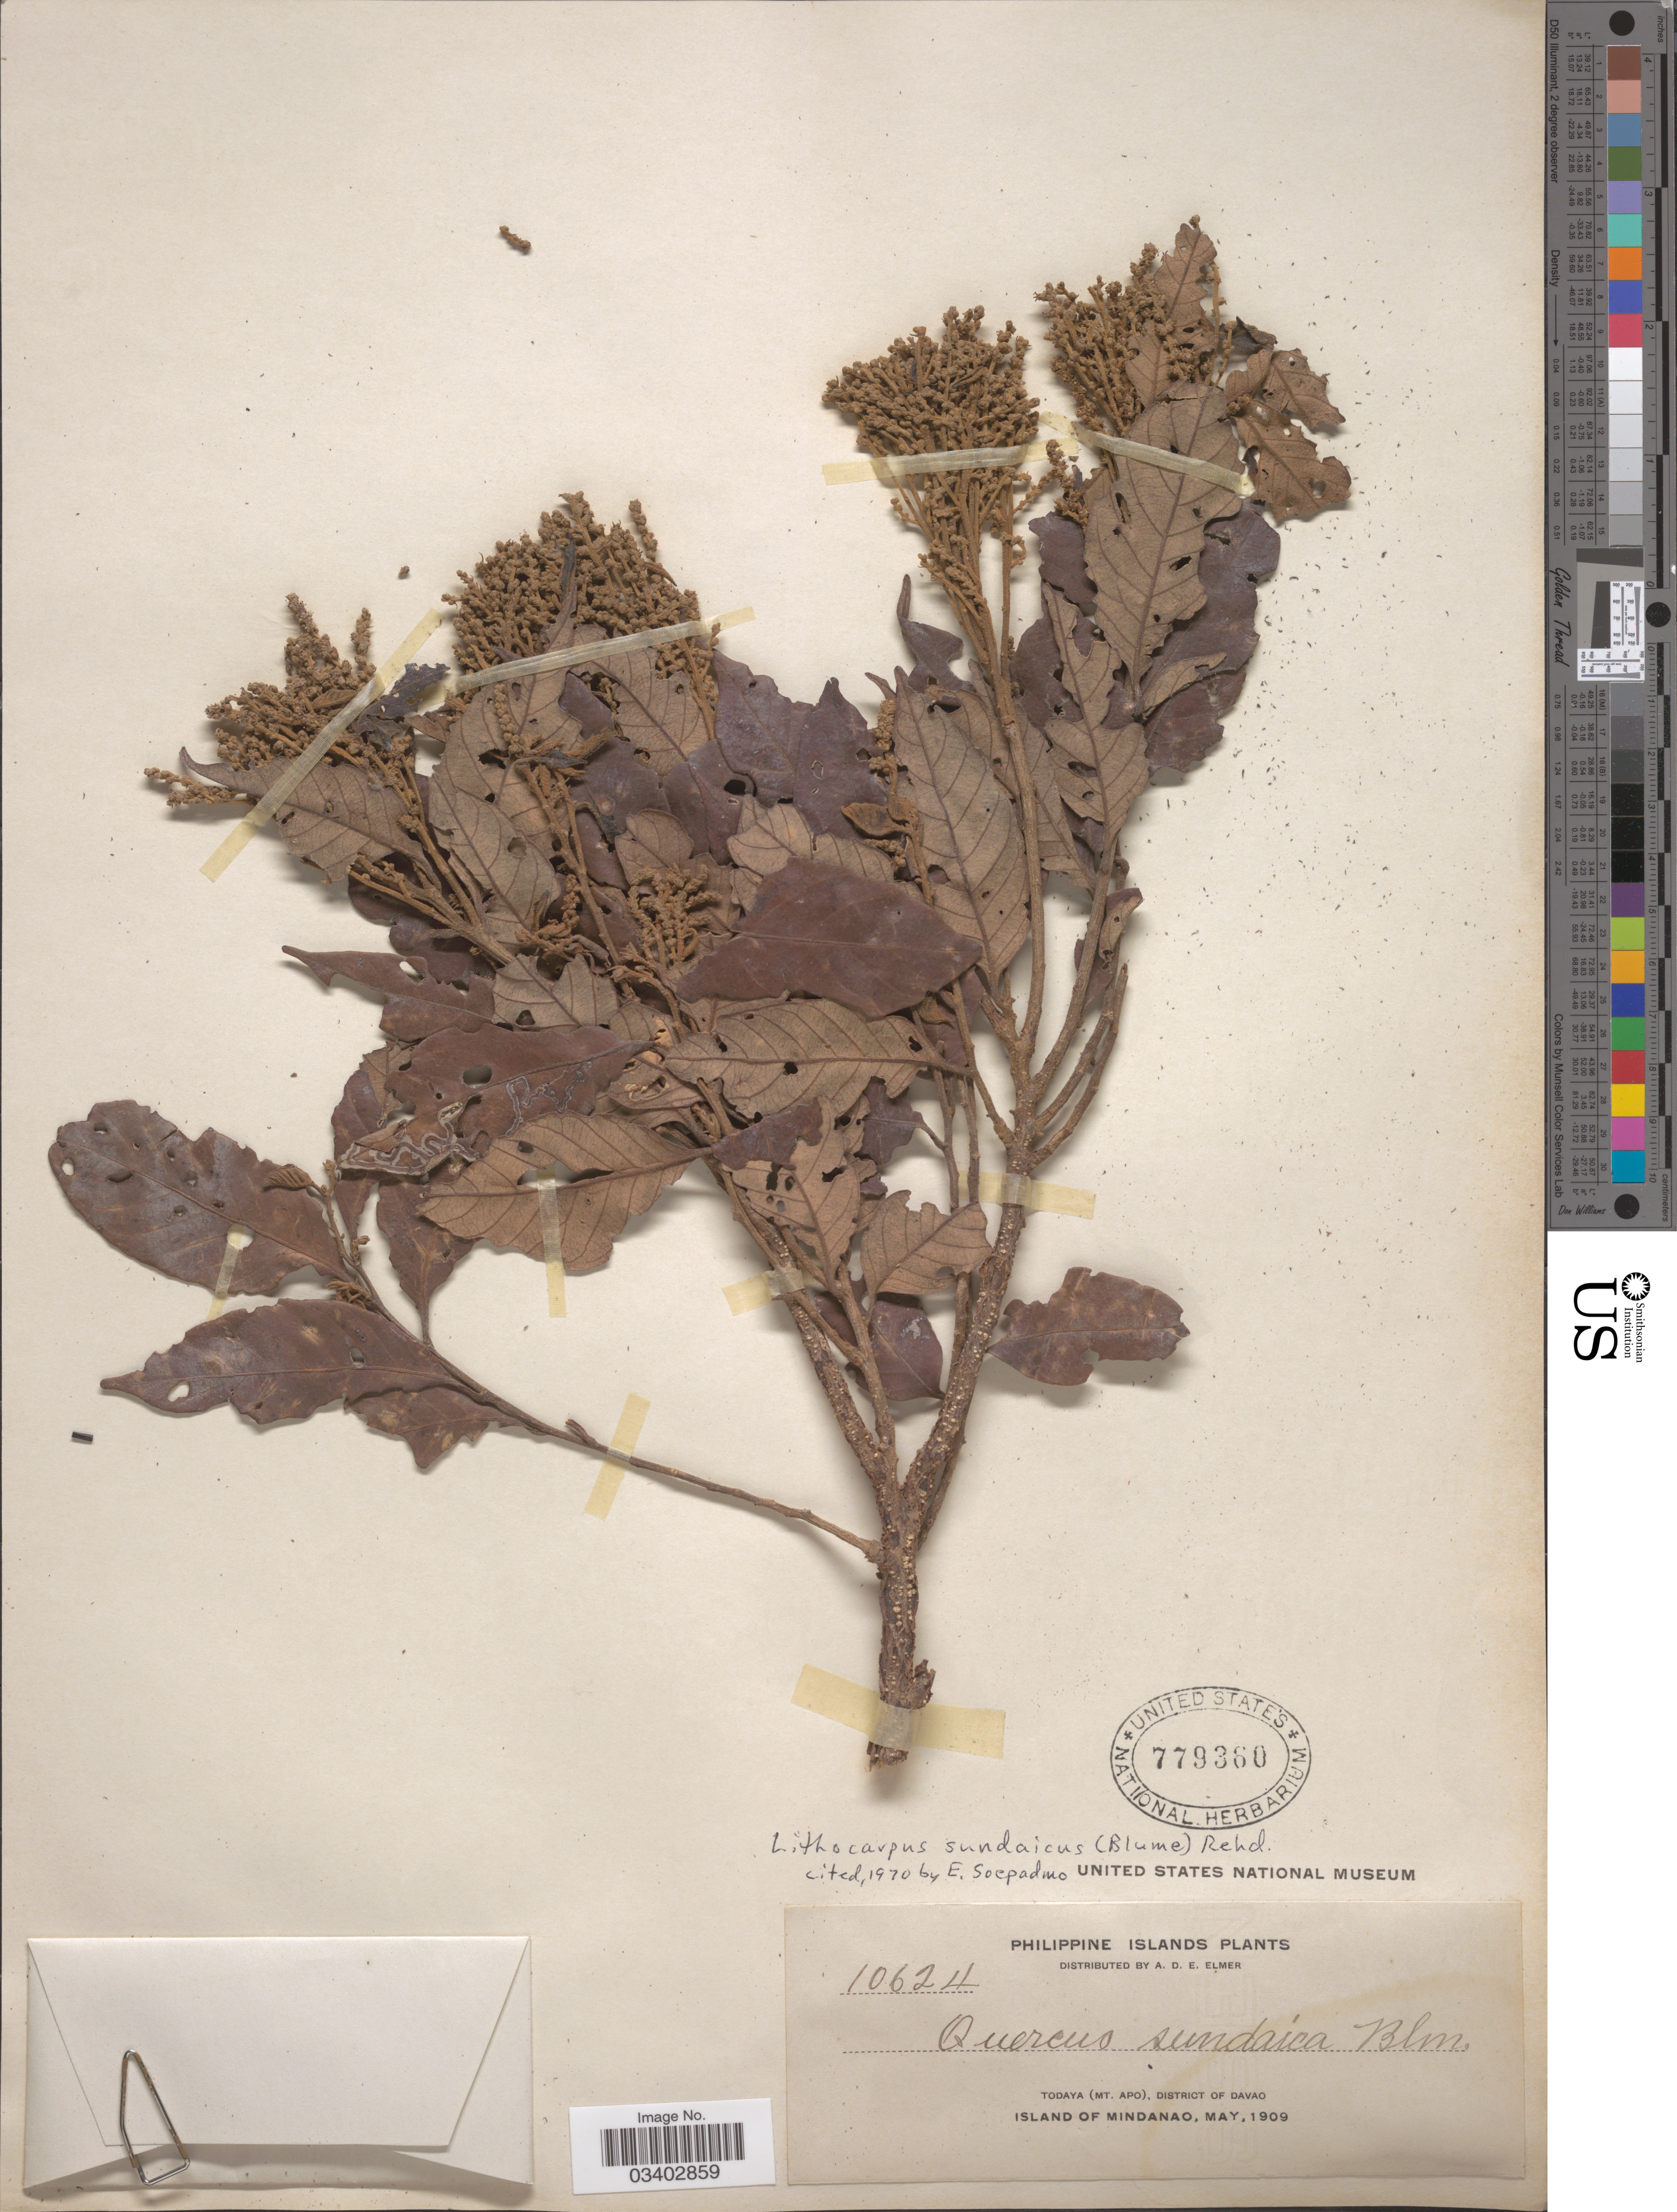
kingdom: Plantae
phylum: Tracheophyta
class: Magnoliopsida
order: Fagales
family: Fagaceae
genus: Lithocarpus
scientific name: Lithocarpus sundaicus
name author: (Blume) Rehder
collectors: A. D. E. Elmer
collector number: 10624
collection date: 1909-05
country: Philippines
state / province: Davao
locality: Todaya (Mt. Apo), District of Davao. Island of Mindanao.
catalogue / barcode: US 779360